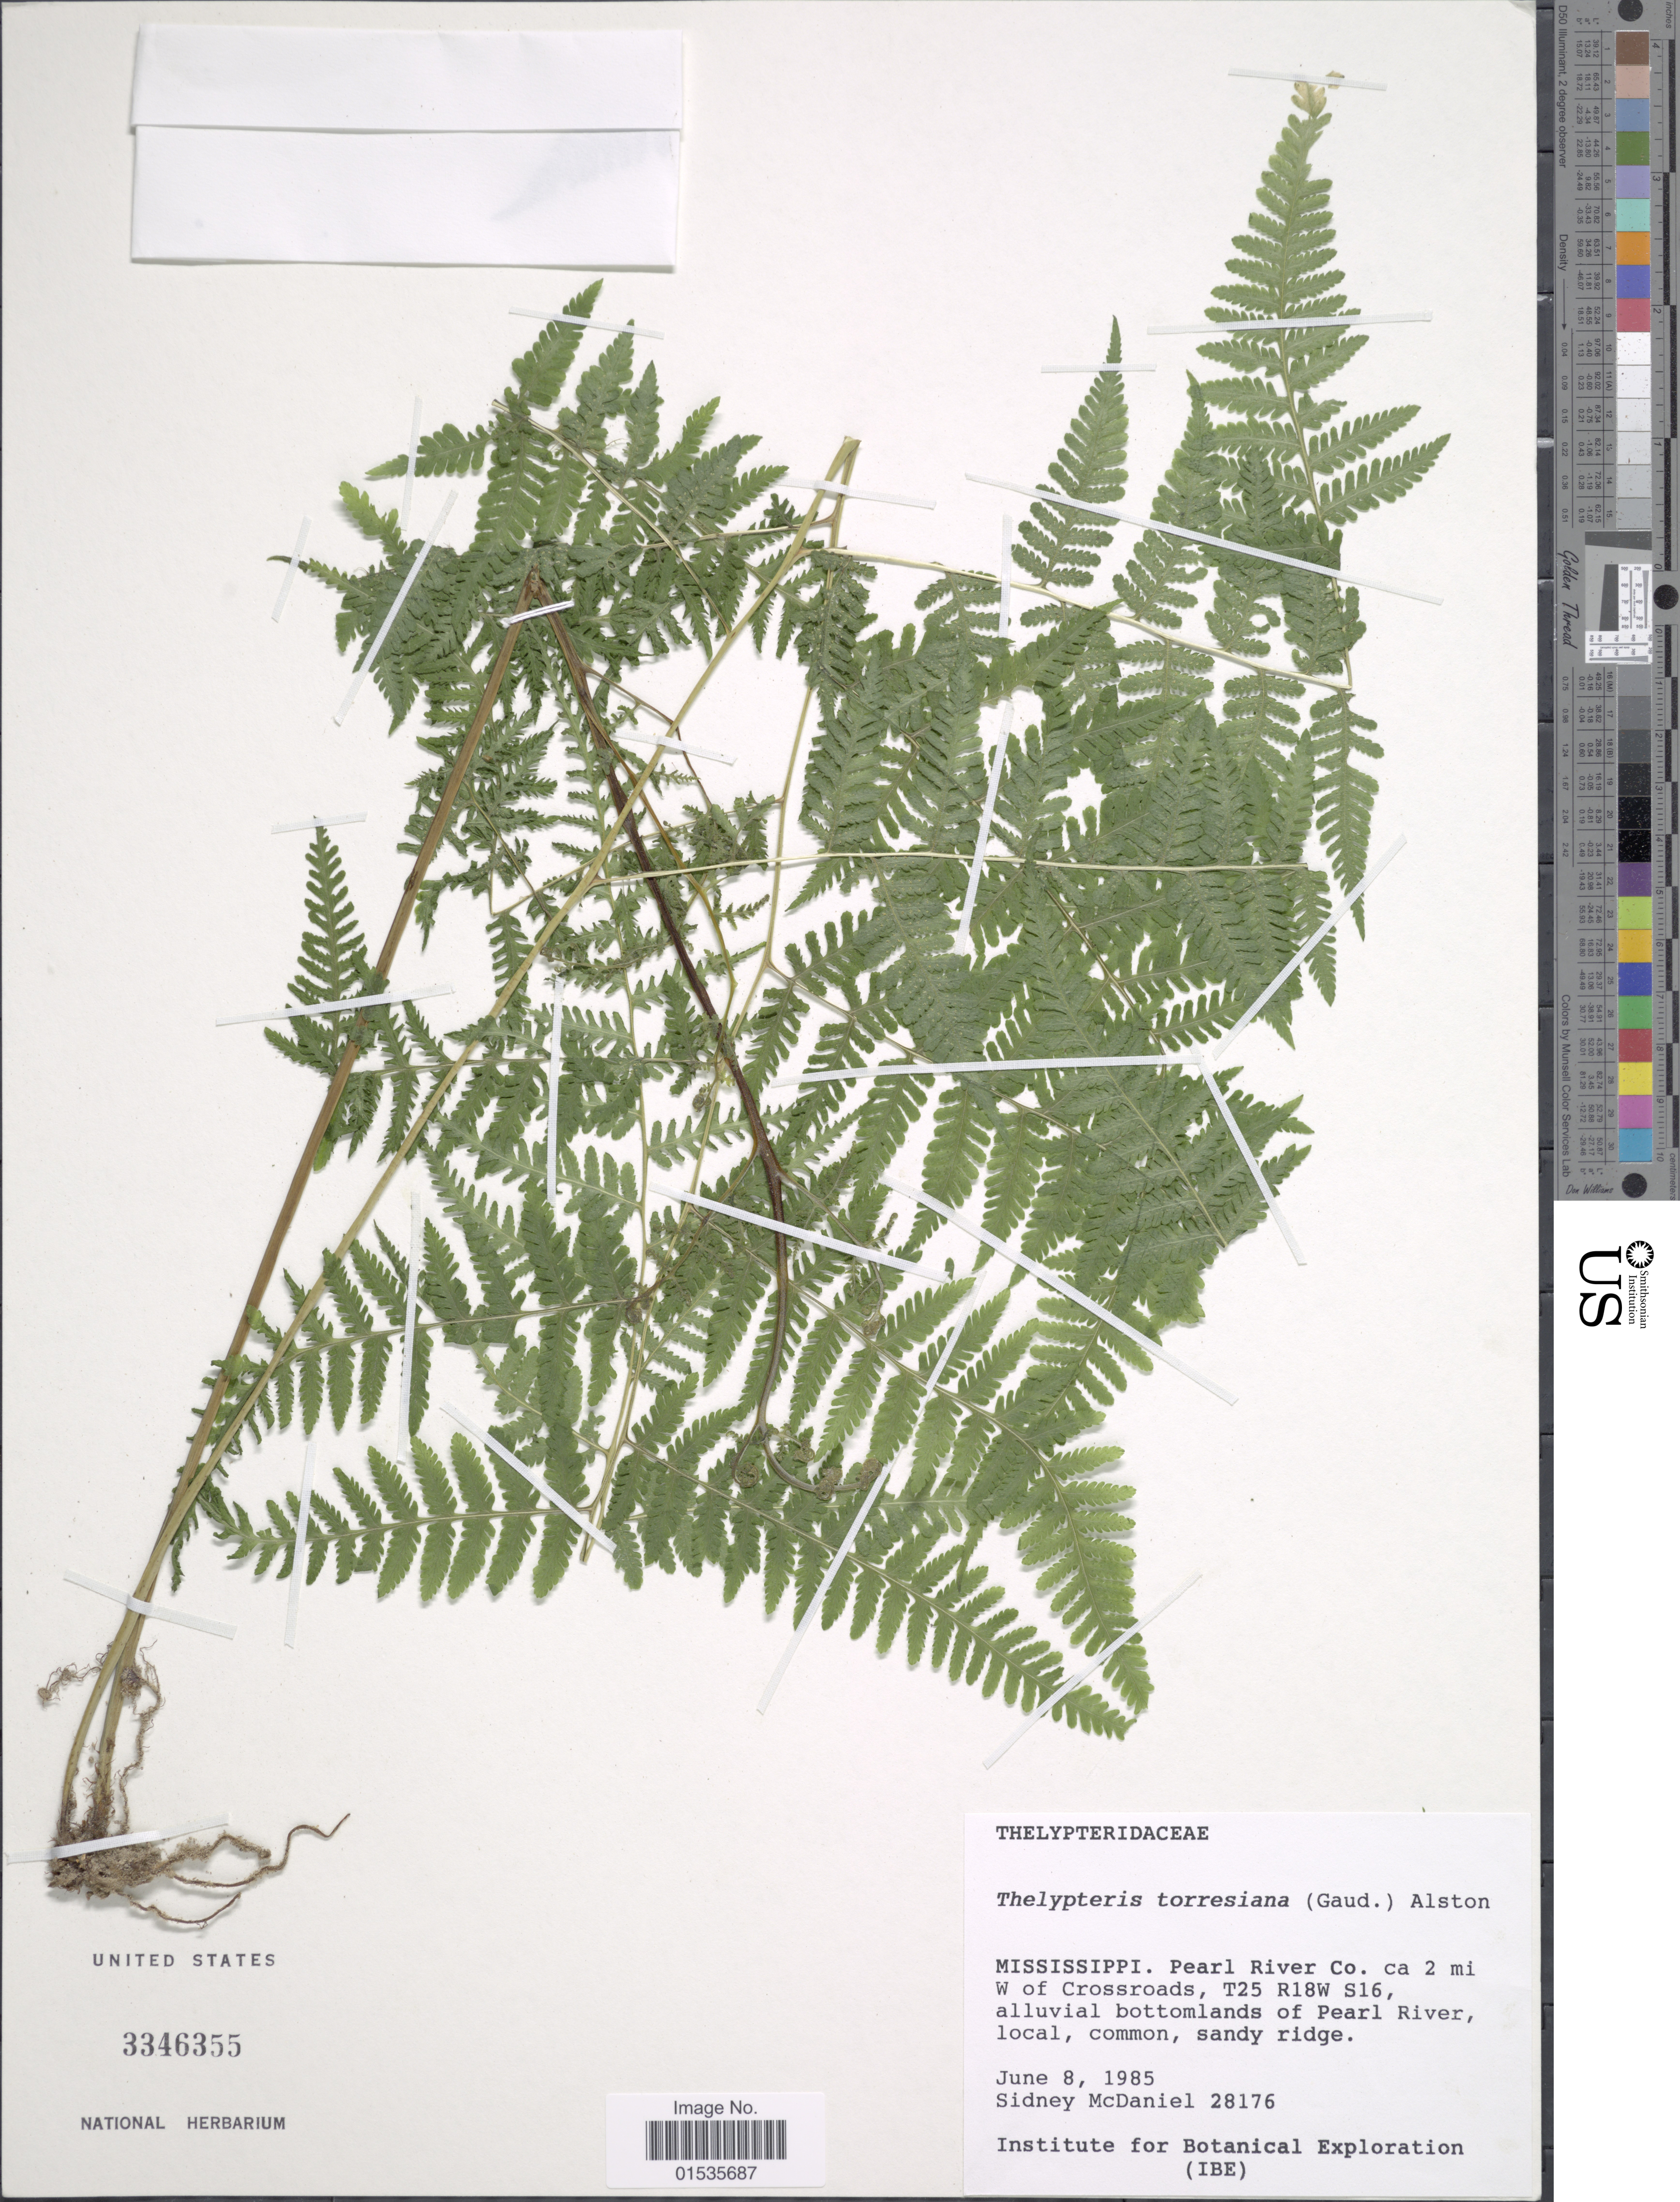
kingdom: Plantae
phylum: Tracheophyta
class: Polypodiopsida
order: Polypodiales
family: Thelypteridaceae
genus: Macrothelypteris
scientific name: Macrothelypteris torresiana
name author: (Gaudich.) Ching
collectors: S. McDaniel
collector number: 28176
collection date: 1985-06-08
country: United States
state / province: Mississippi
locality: Mississippi. Pearl River Co. ca. 2 mi W of Crossroads, T25 R18W S16. alluvial bottomlands of Pearl River.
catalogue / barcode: US 3346355